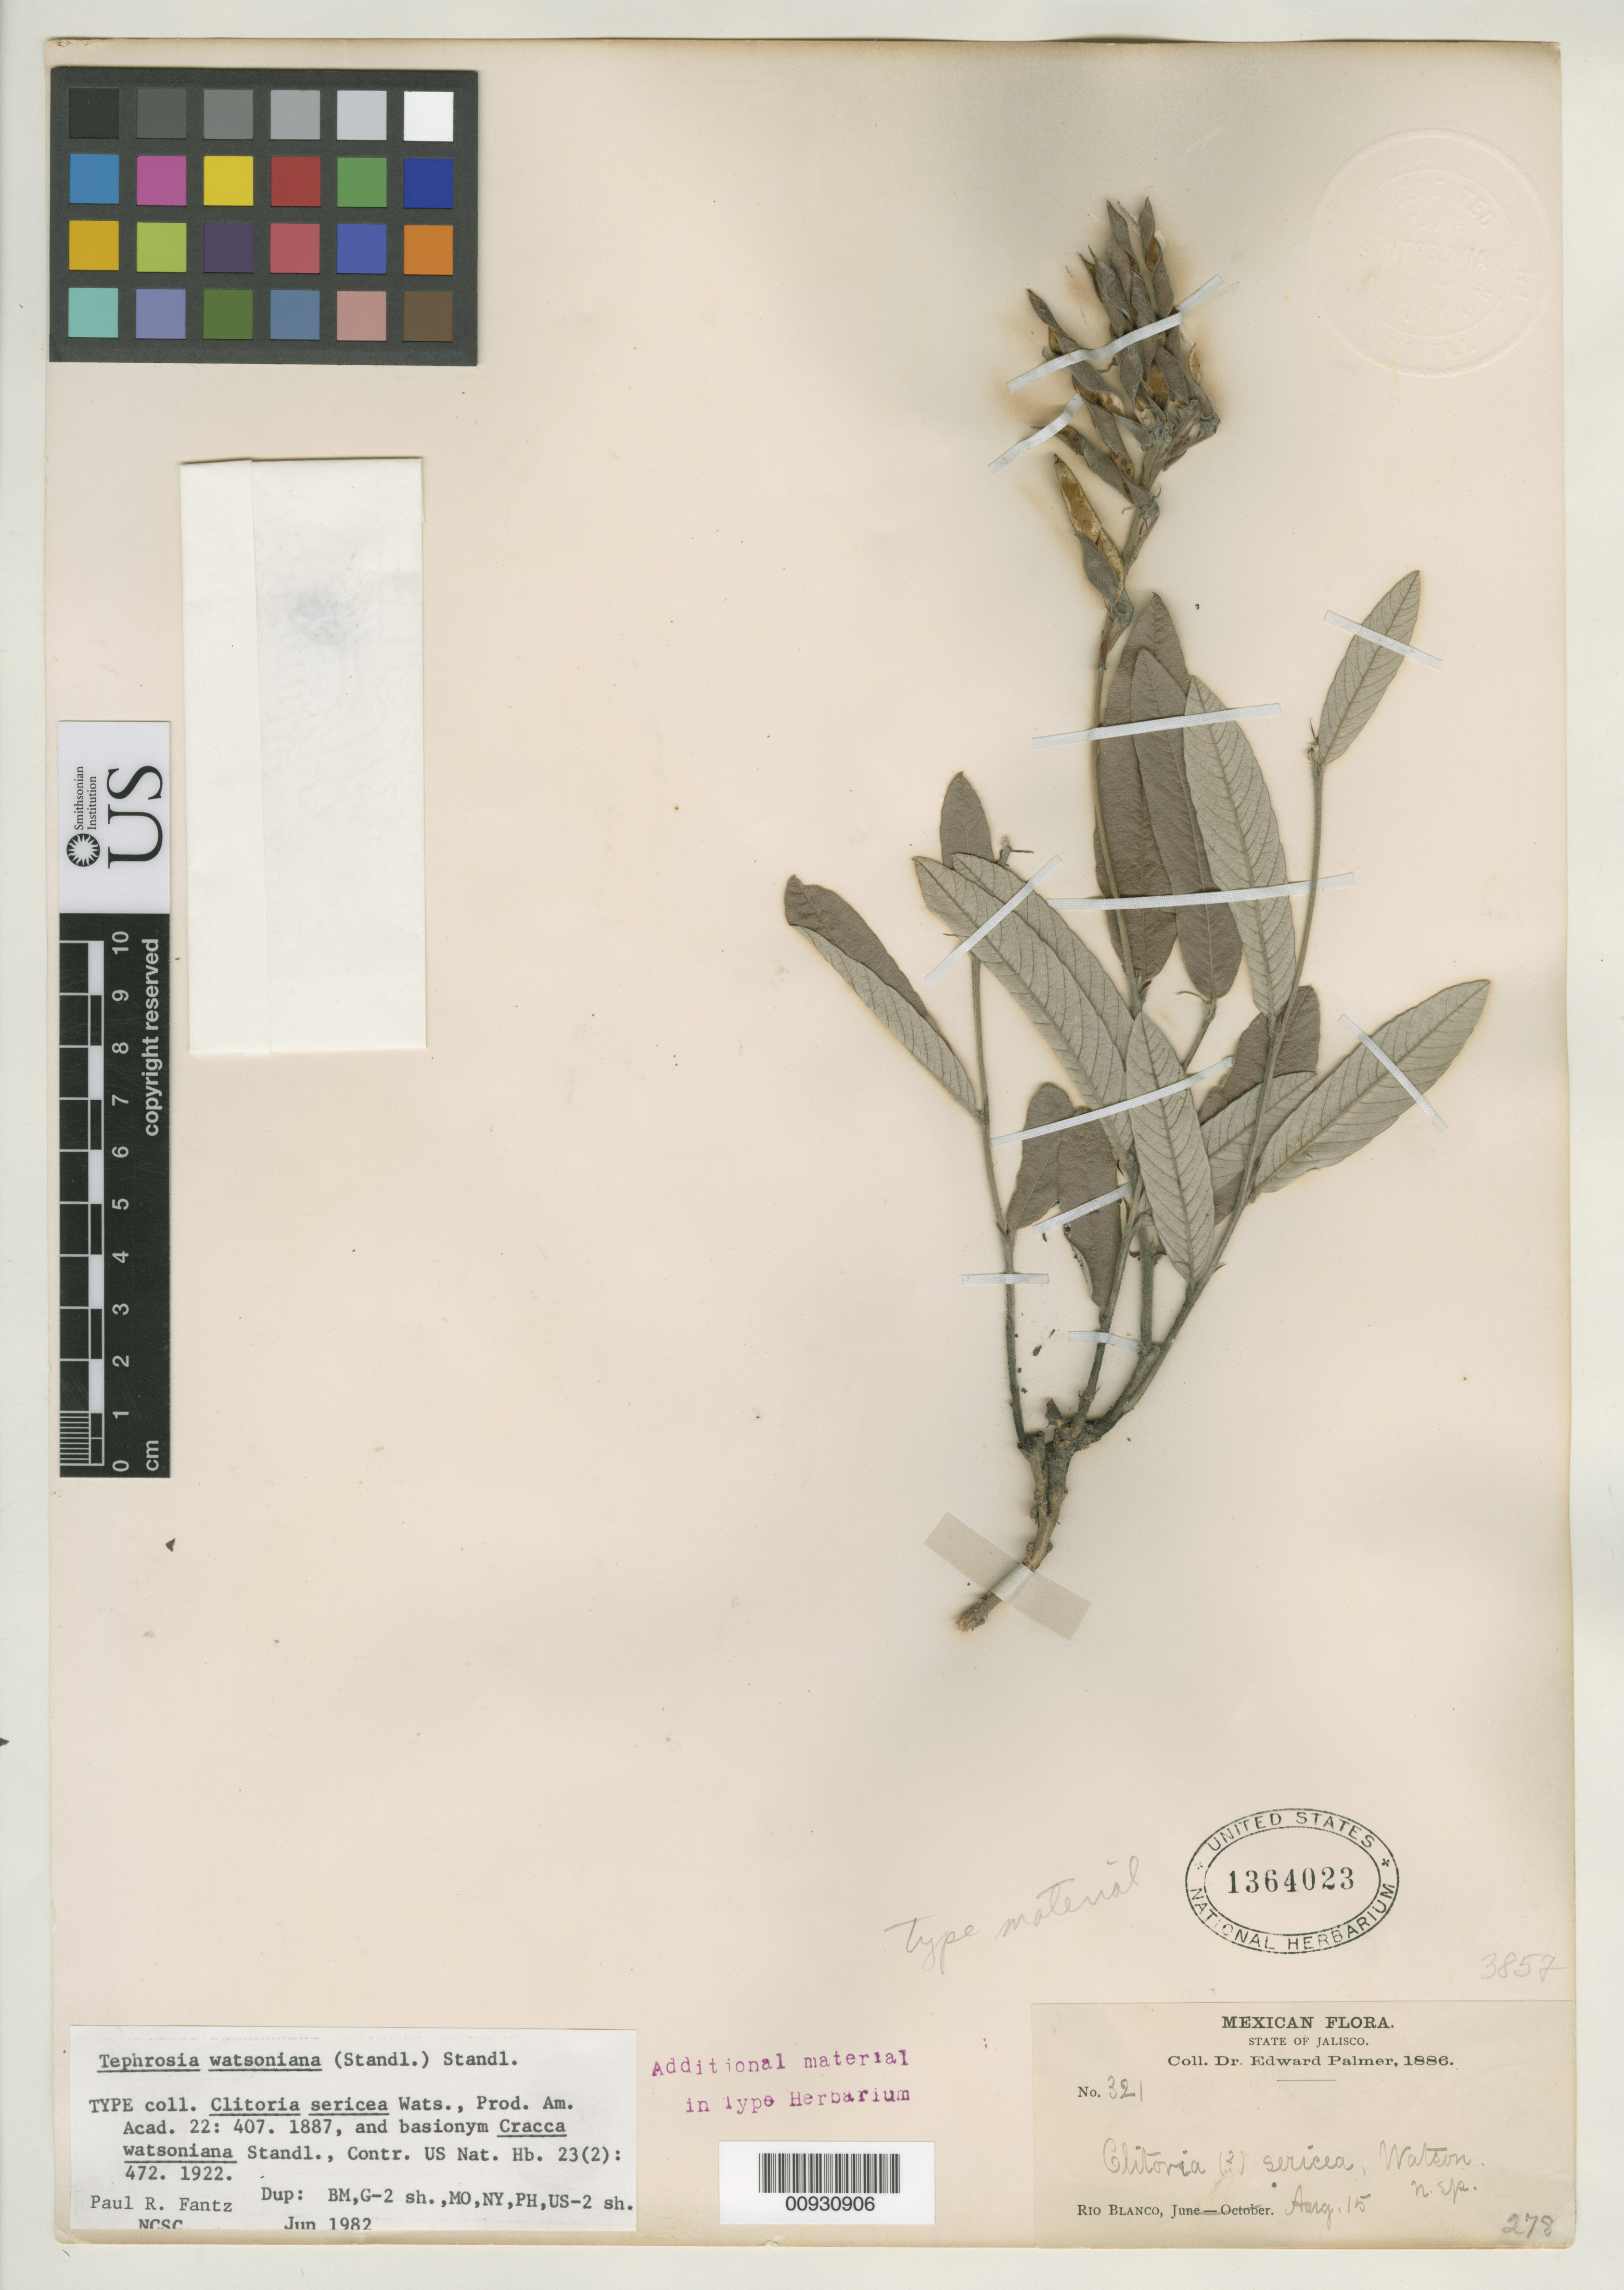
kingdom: Plantae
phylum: Tracheophyta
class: Magnoliopsida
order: Fabales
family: Fabaceae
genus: Clitoria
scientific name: Clitoria sericea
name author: S. Watson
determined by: Fantz, P. R., (FLAS), University of Florida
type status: Isotype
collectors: E. Palmer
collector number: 321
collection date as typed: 15 Aug 1886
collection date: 1886-08-15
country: Mexico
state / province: Jalisco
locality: Rio Blanco.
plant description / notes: Also a type of Cracca watsoniana Standl.; Replacement name based on Clitoria sericea S. Watson, non Cracca sericea (A. Gray) A. Gray.; Also a type of Clitoria sericea S. Watson.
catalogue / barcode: US 1364023